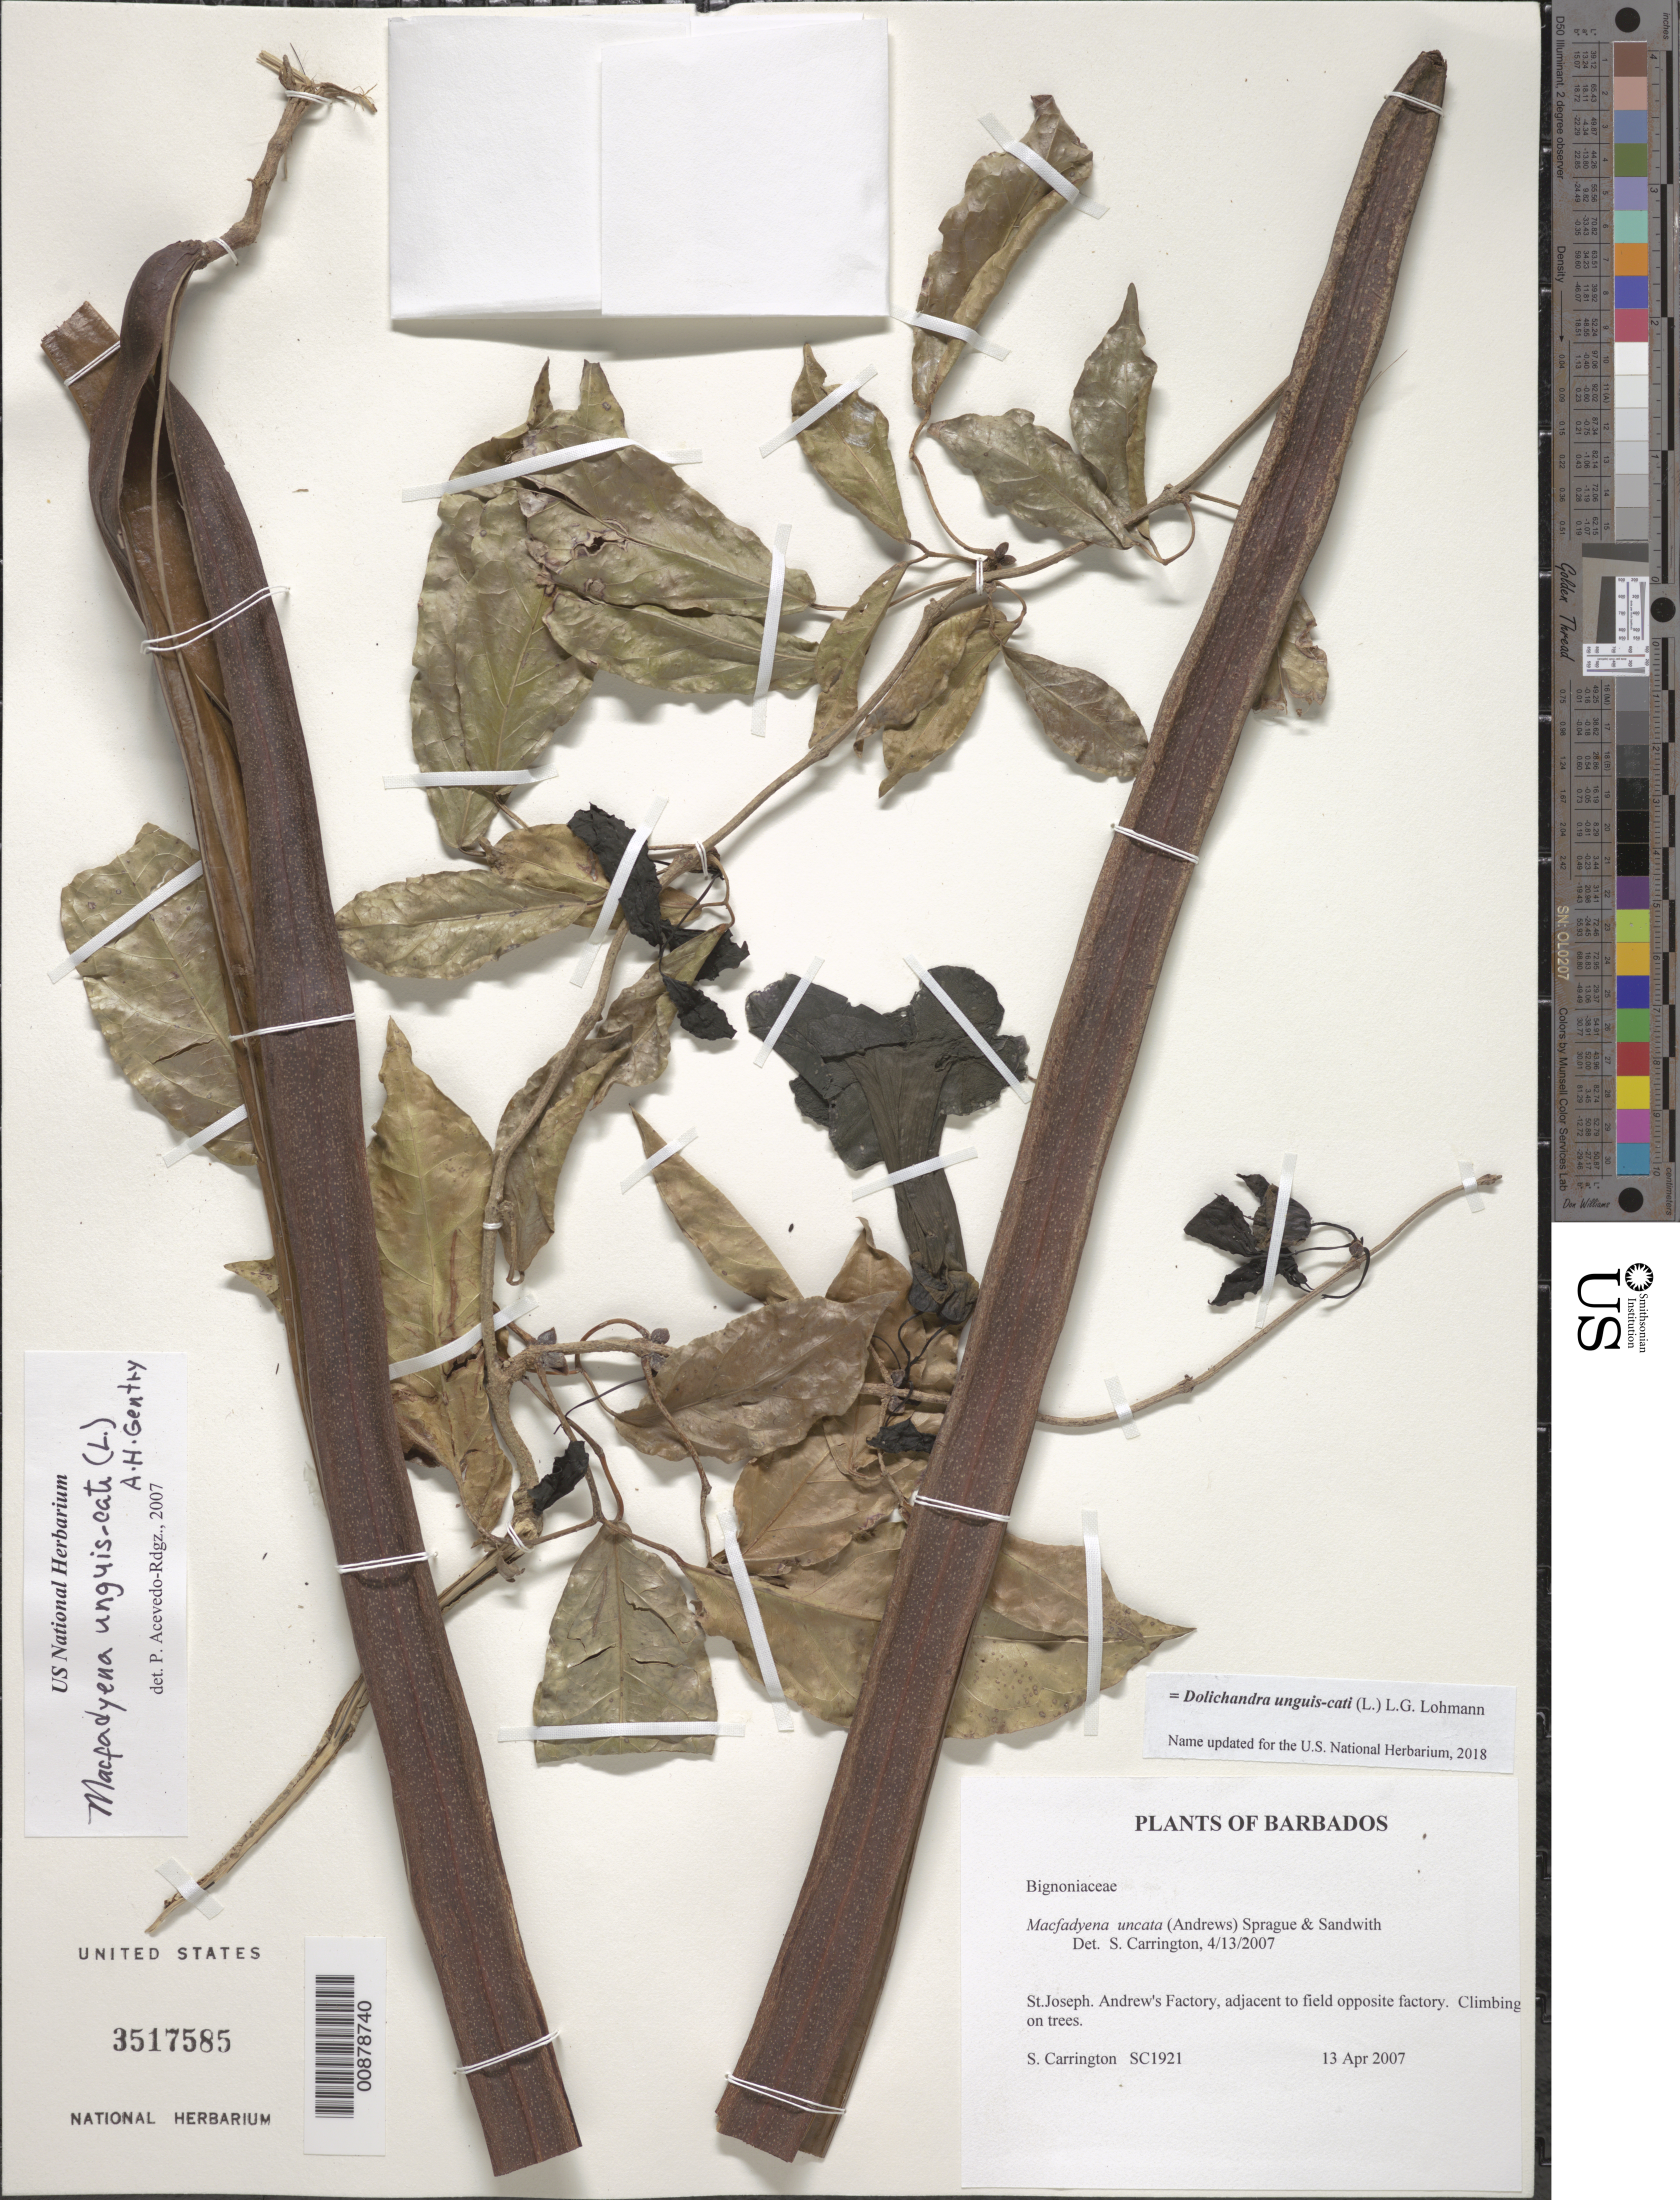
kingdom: Plantae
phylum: Tracheophyta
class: Magnoliopsida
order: Lamiales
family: Bignoniaceae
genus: Dolichandra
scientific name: Dolichandra unguis-cati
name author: (L.) L.G. Lohmann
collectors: C. M. S. Carrington & K. Sabir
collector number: SC 1921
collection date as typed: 13 Apr 2007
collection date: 2007-04-13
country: Barbados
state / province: Saint Joseph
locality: Andrew's Factory, adjacent to field opposite factory.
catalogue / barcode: US 3517585